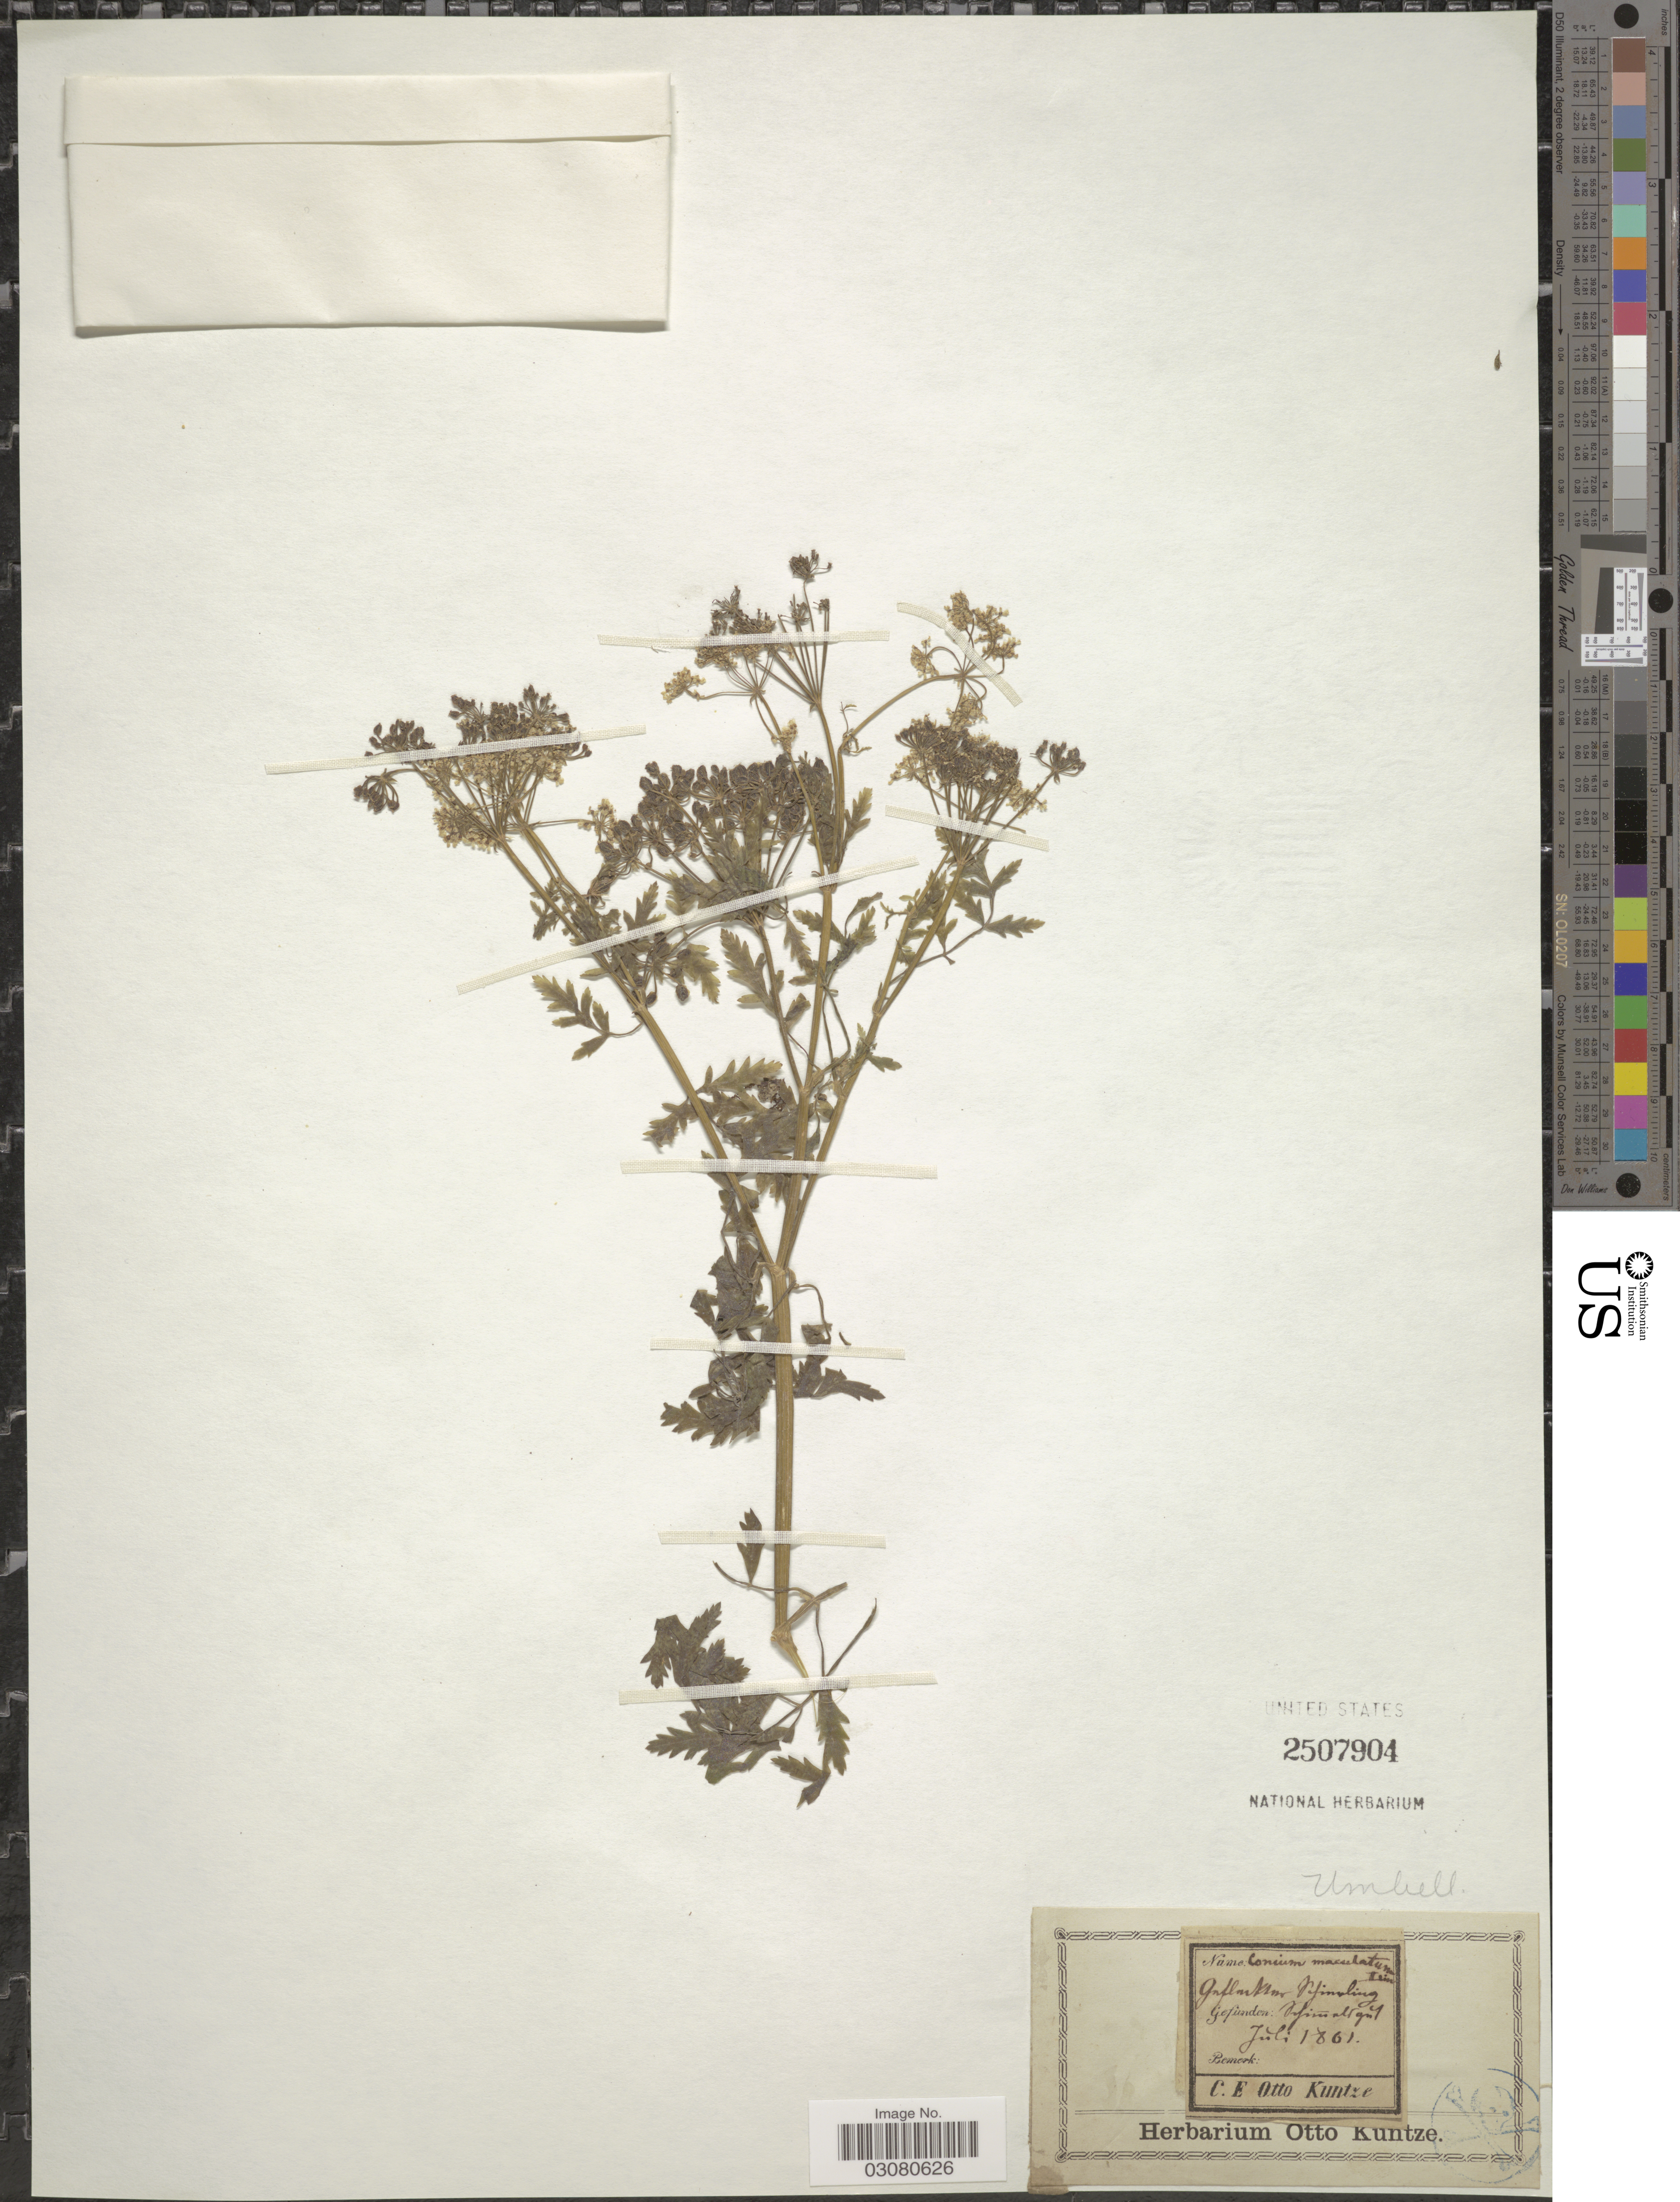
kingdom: Plantae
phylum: Tracheophyta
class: Magnoliopsida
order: Apiales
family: Apiaceae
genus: Conium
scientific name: Conium maculatum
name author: L.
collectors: C.E.O. Kuntze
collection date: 1861-07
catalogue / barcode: US 2507904